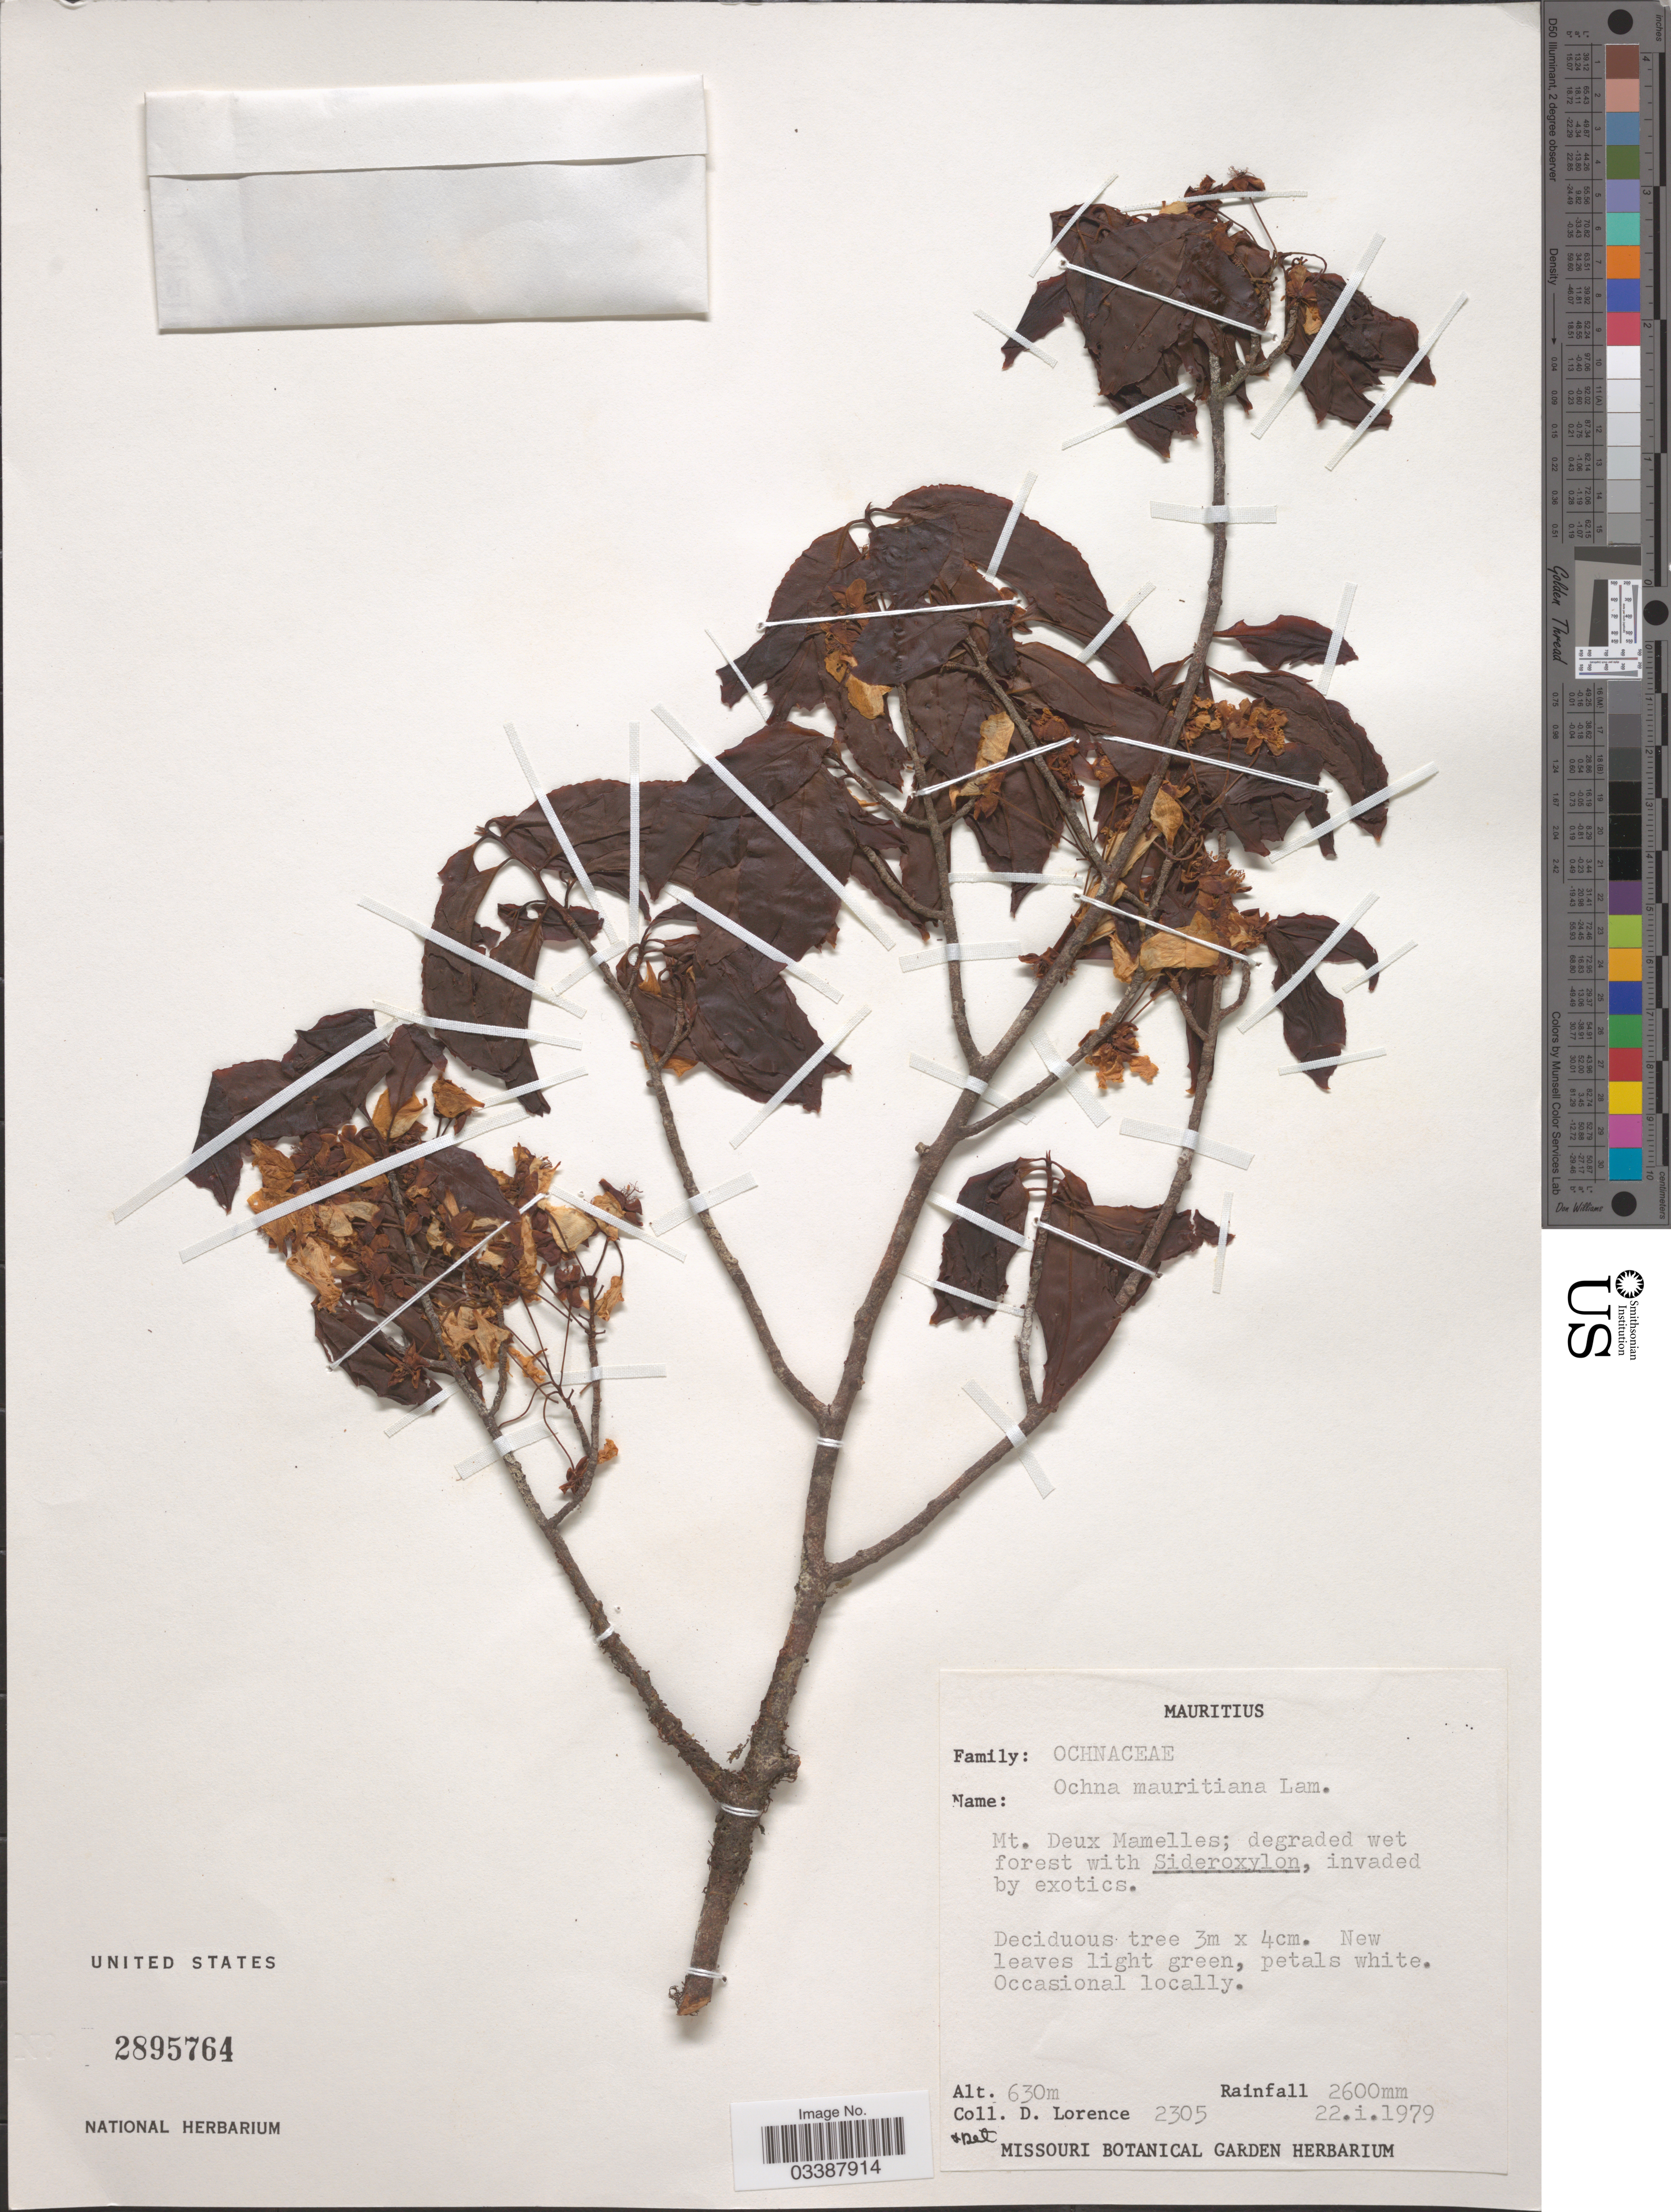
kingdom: Plantae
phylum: Tracheophyta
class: Magnoliopsida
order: Malpighiales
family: Ochnaceae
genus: Ochna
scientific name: Ochna mauritiana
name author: Lam.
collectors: D. Lorence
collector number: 2305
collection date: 1979-01-22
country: Mauritius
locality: Mt. Deux Mamelles.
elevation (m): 630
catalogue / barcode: US 2895764